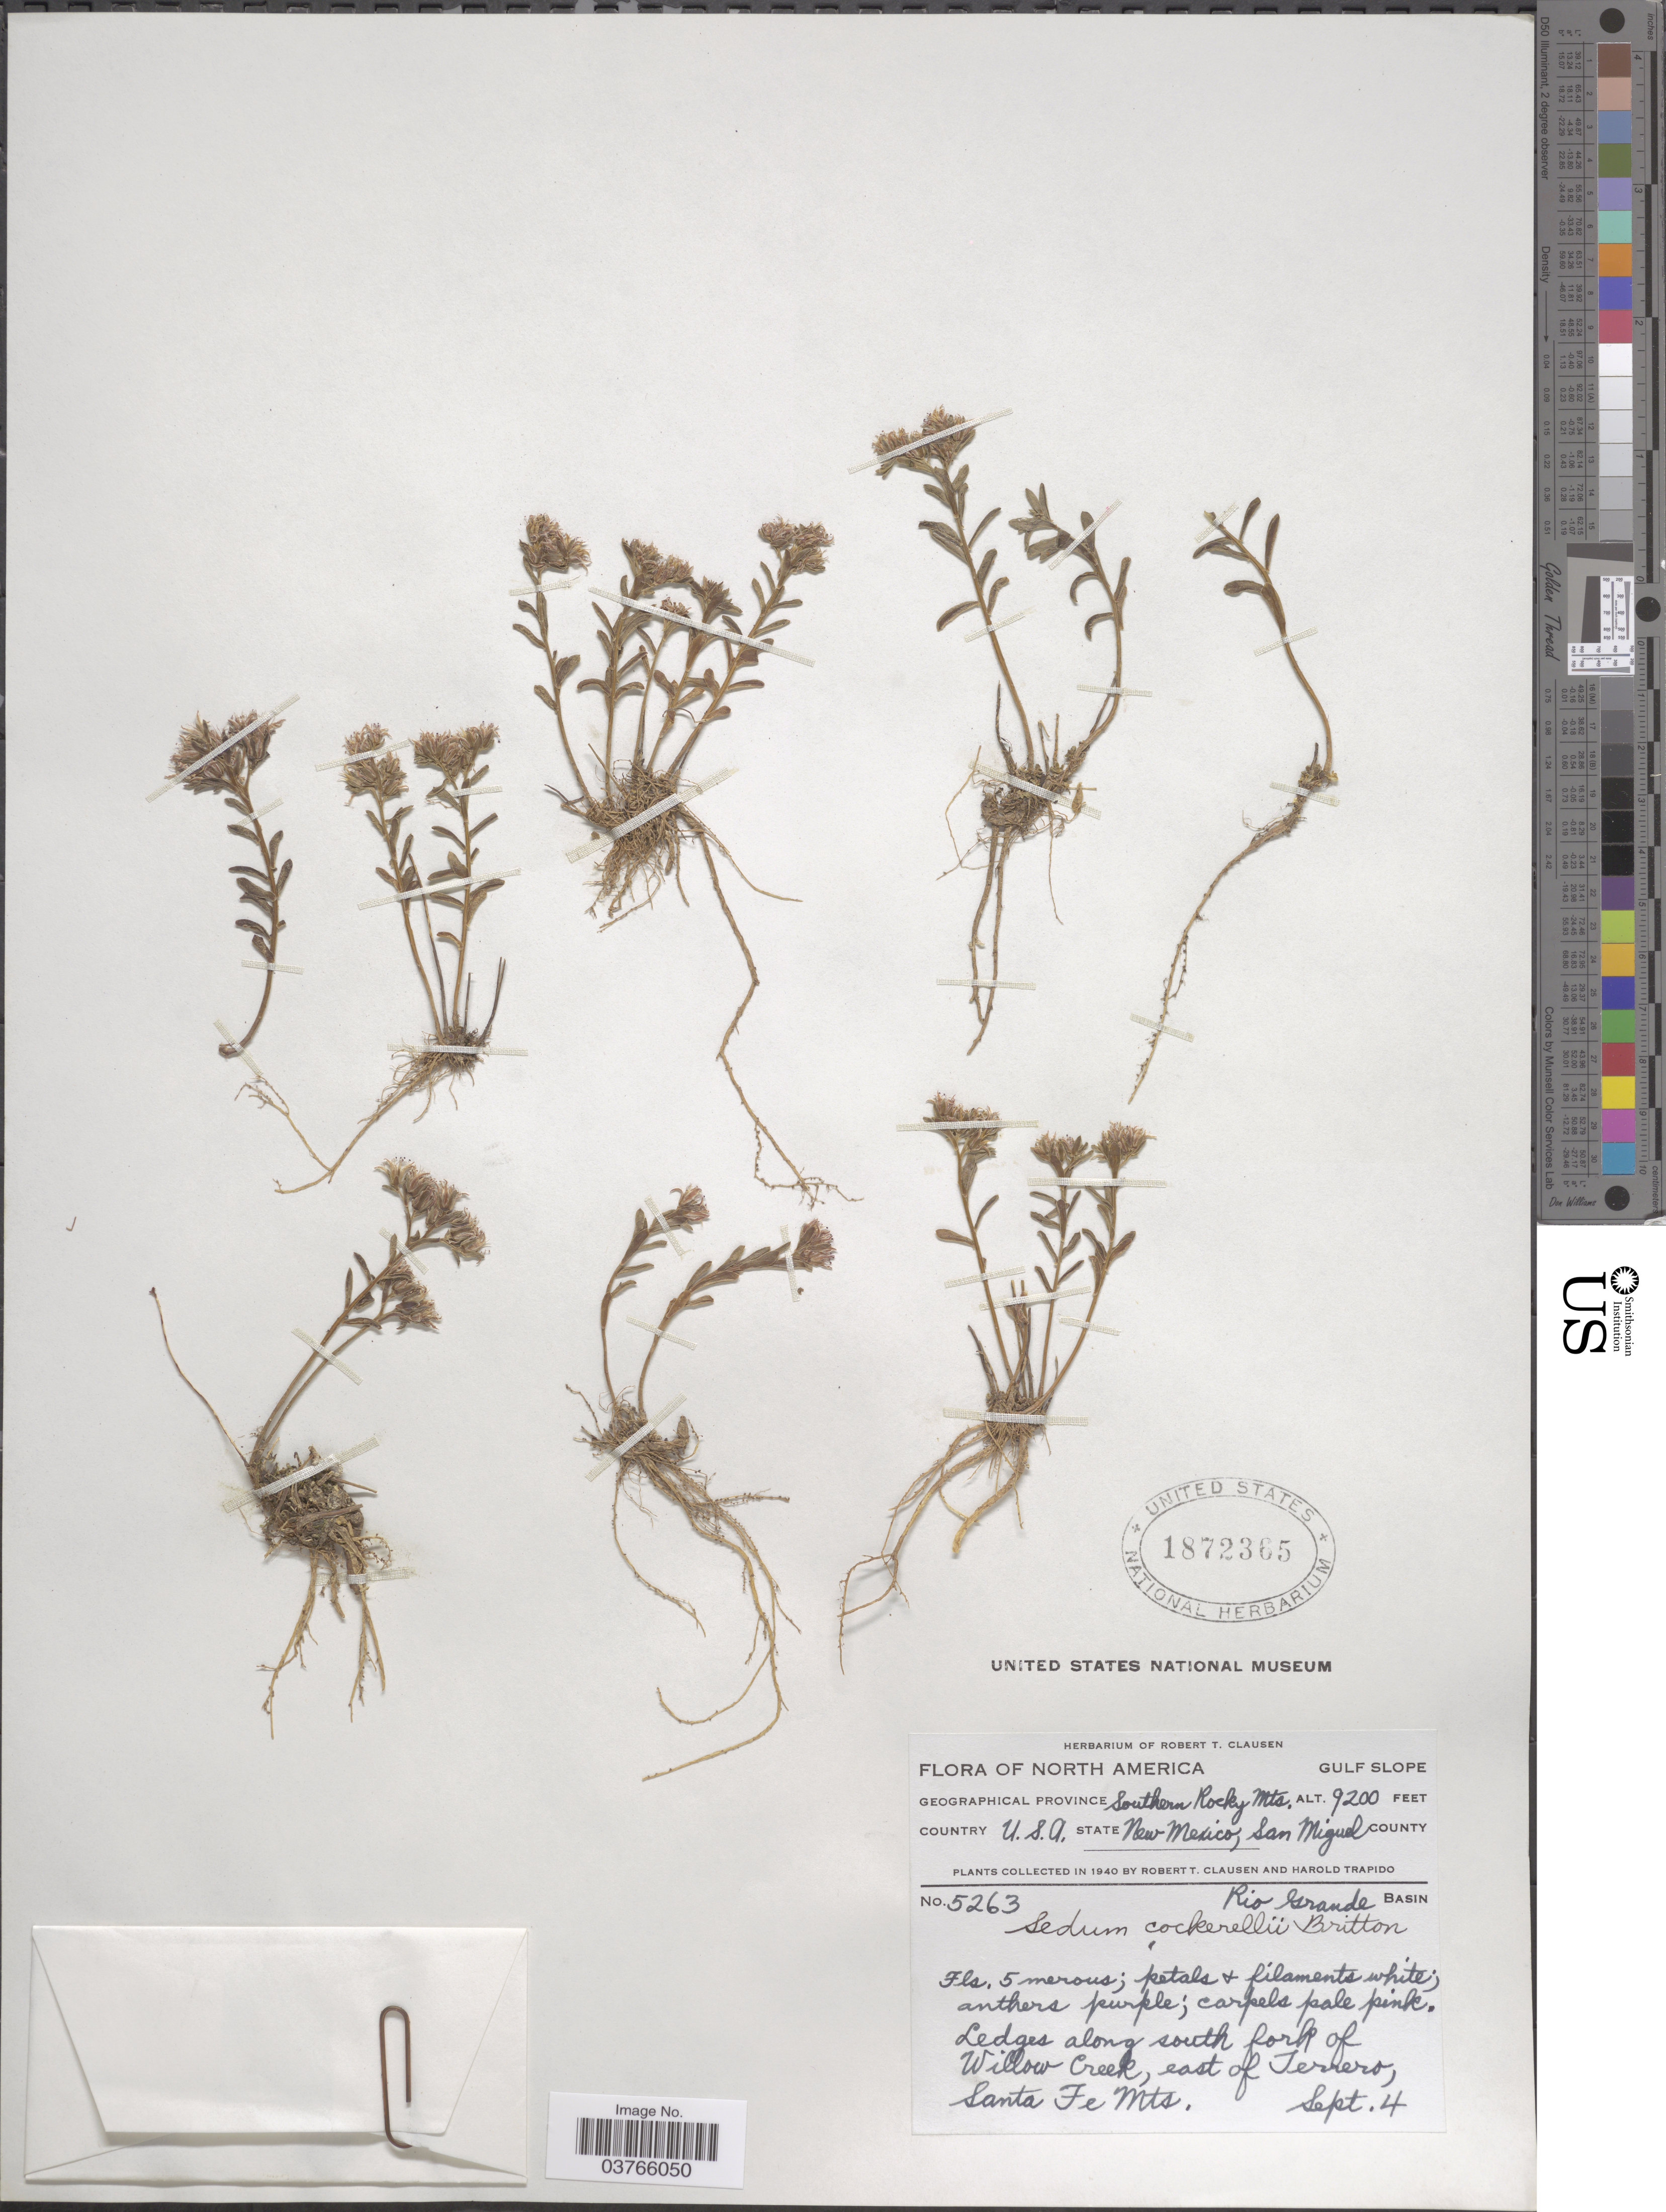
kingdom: Plantae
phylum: Tracheophyta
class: Magnoliopsida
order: Saxifragales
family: Crassulaceae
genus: Sedum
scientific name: Sedum cockerellii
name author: Britton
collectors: R. T. Clausen & H. Trapido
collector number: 5263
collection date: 1940-09-04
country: United States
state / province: New Mexico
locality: Gulf Slope, Geographical Province Southern Rocky Mts. San Miguel County. Rio Grande Basin. Ledges along south fork of Willow Creek east of Terrero, Santa Fe Mts.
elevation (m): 2804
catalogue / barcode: US 1872365